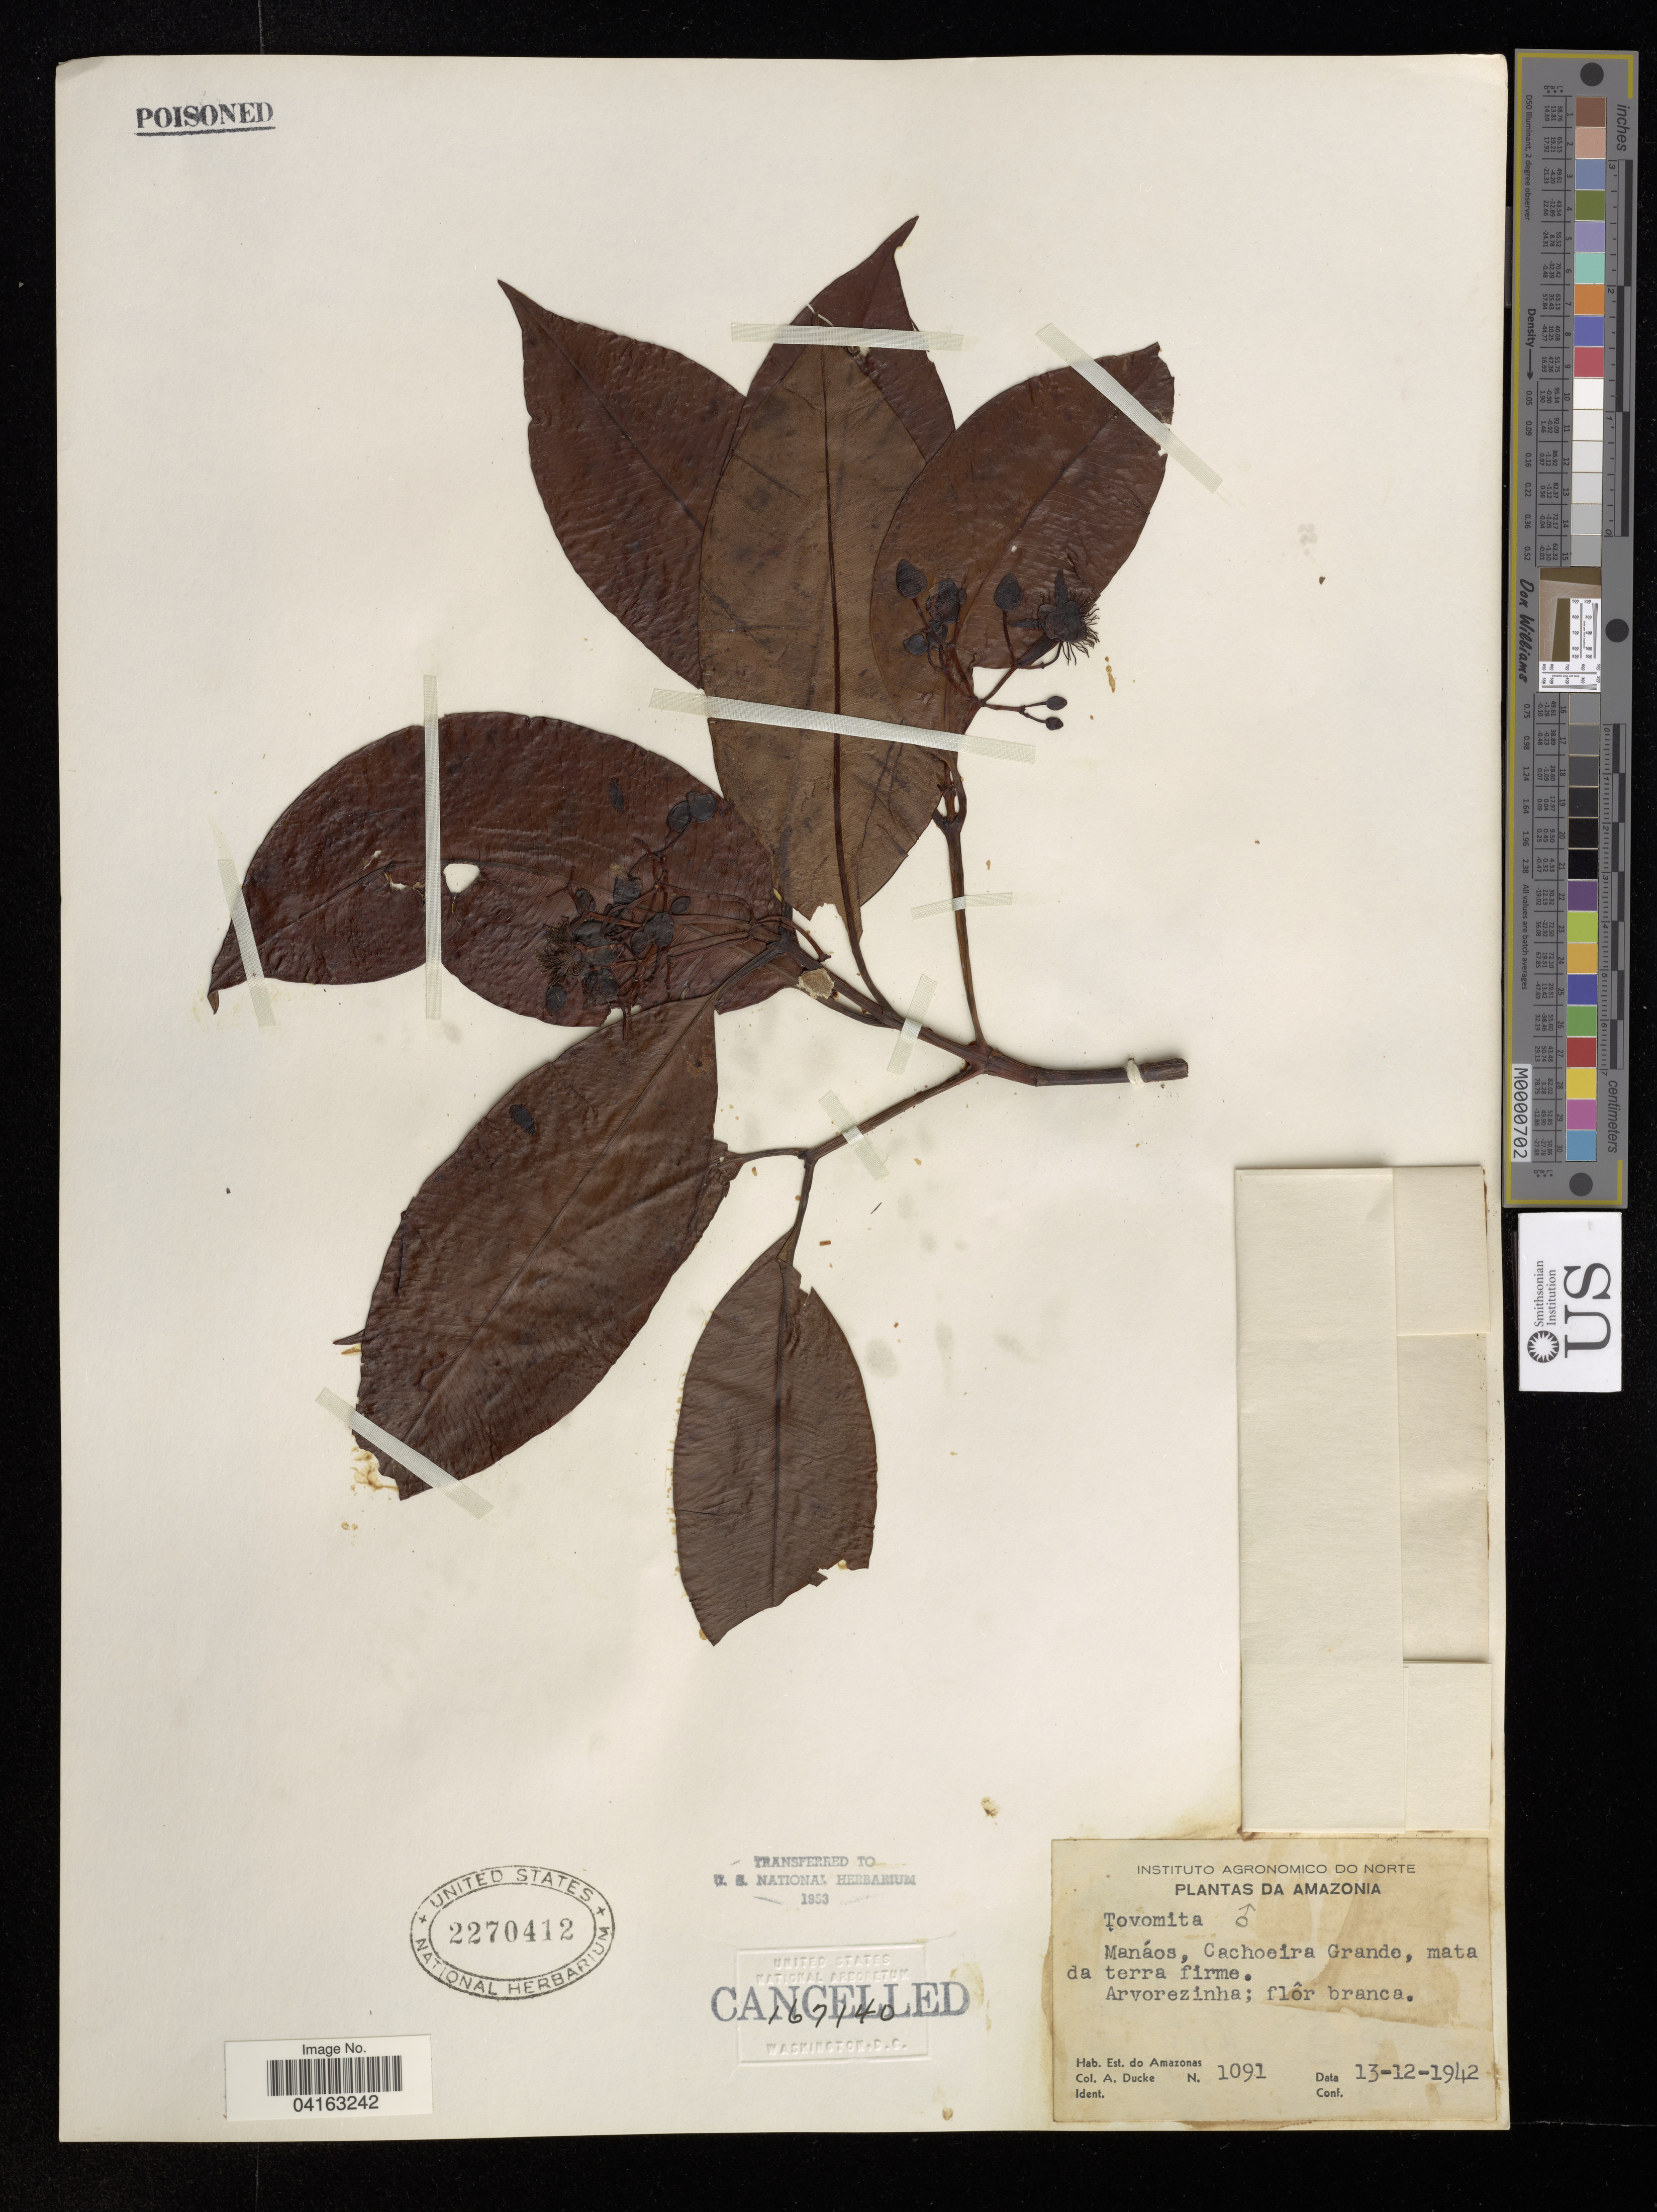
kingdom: Plantae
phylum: Tracheophyta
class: Magnoliopsida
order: Malpighiales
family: Clusiaceae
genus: Tovomita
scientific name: Tovomita sp.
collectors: A. Ducke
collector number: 1091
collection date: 1942-12-13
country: Brazil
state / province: Amazonas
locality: Amazonia. Manáos, Cachoeira Grande, mata da terra firme.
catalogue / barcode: US 2270412